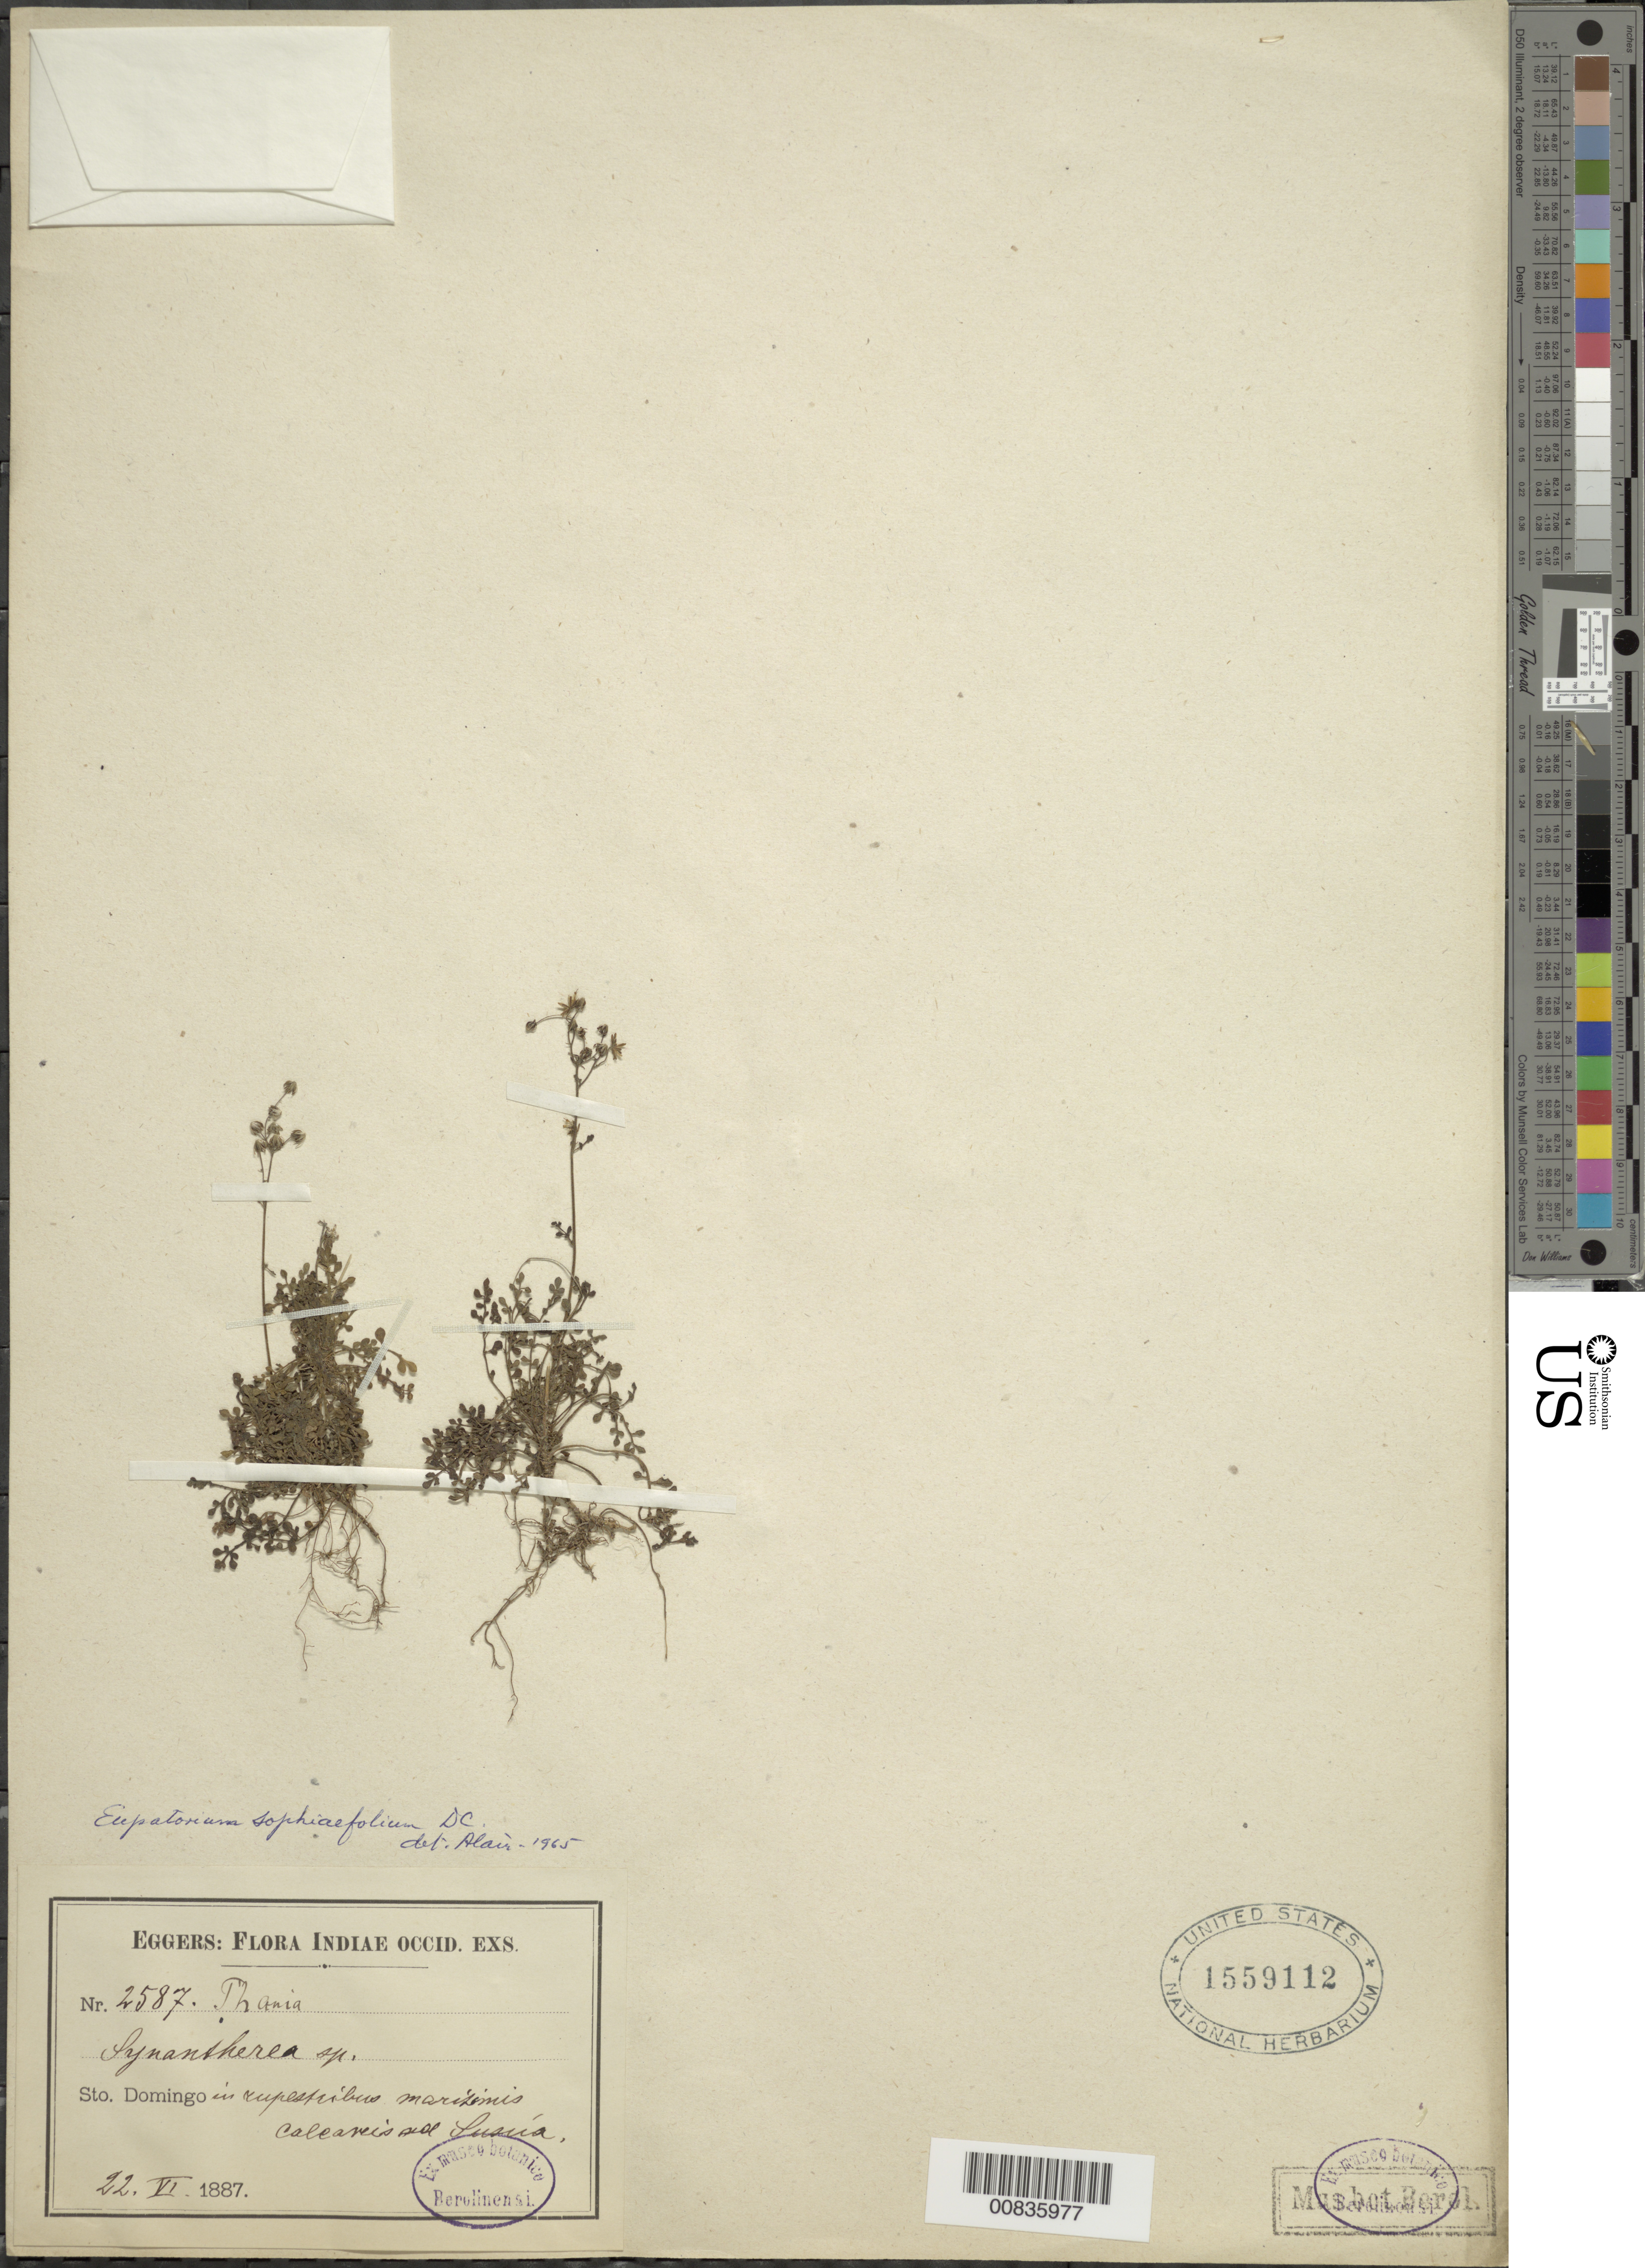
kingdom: Plantae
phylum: Tracheophyta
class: Magnoliopsida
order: Asterales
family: Asteraceae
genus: Eupatorina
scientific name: Eupatorina sophiaefolium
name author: (L.) R.M. King & H. Rob.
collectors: H. F. A. von Eggers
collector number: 2587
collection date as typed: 22 Jun 1887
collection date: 1887-06-22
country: Dominican Republic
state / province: Puerto Plata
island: Hispaniola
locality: Sosúa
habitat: "supesferibus marisomis calcareis"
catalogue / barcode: US 1559112